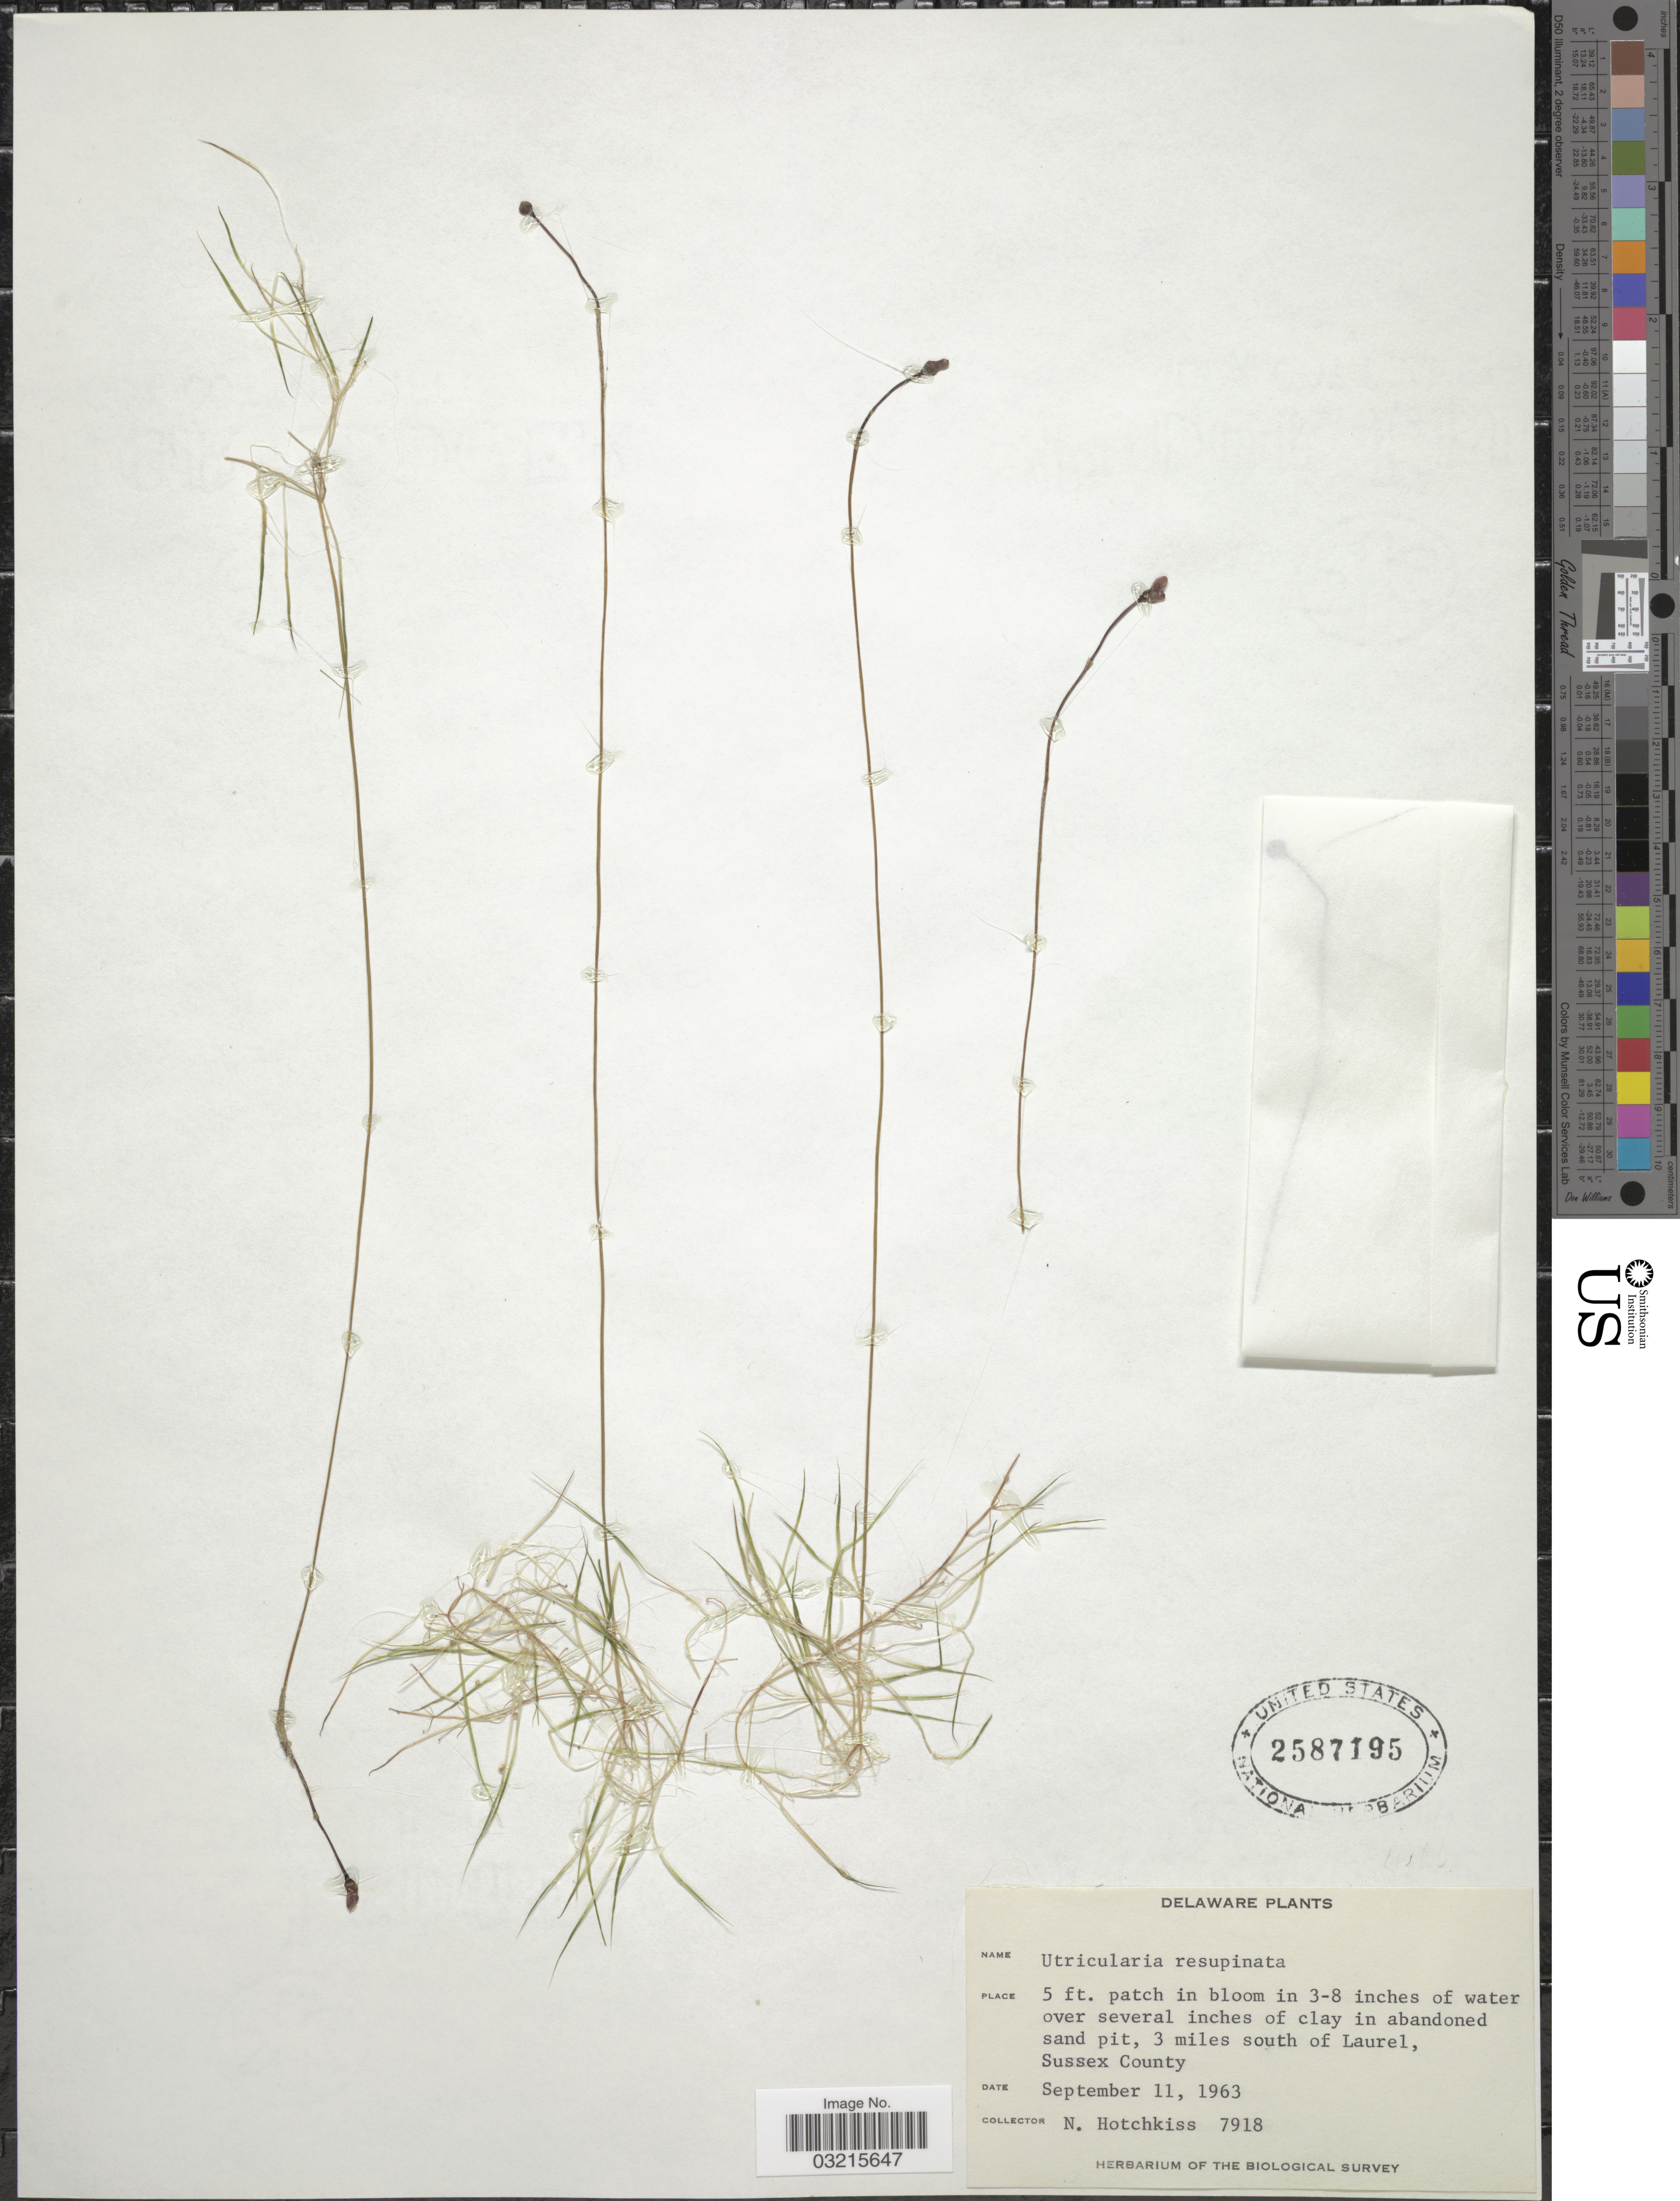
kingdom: Plantae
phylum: Tracheophyta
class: Magnoliopsida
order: Lamiales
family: Lentibulariaceae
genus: Utricularia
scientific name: Utricularia resupinata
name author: B.D. Greene ex Bigelow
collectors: N. Hotchkiss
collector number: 7918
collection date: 1963-09-11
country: United States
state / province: Delaware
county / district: Sussex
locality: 3 miles south of Laurel, Sussex County.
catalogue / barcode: US 2587195